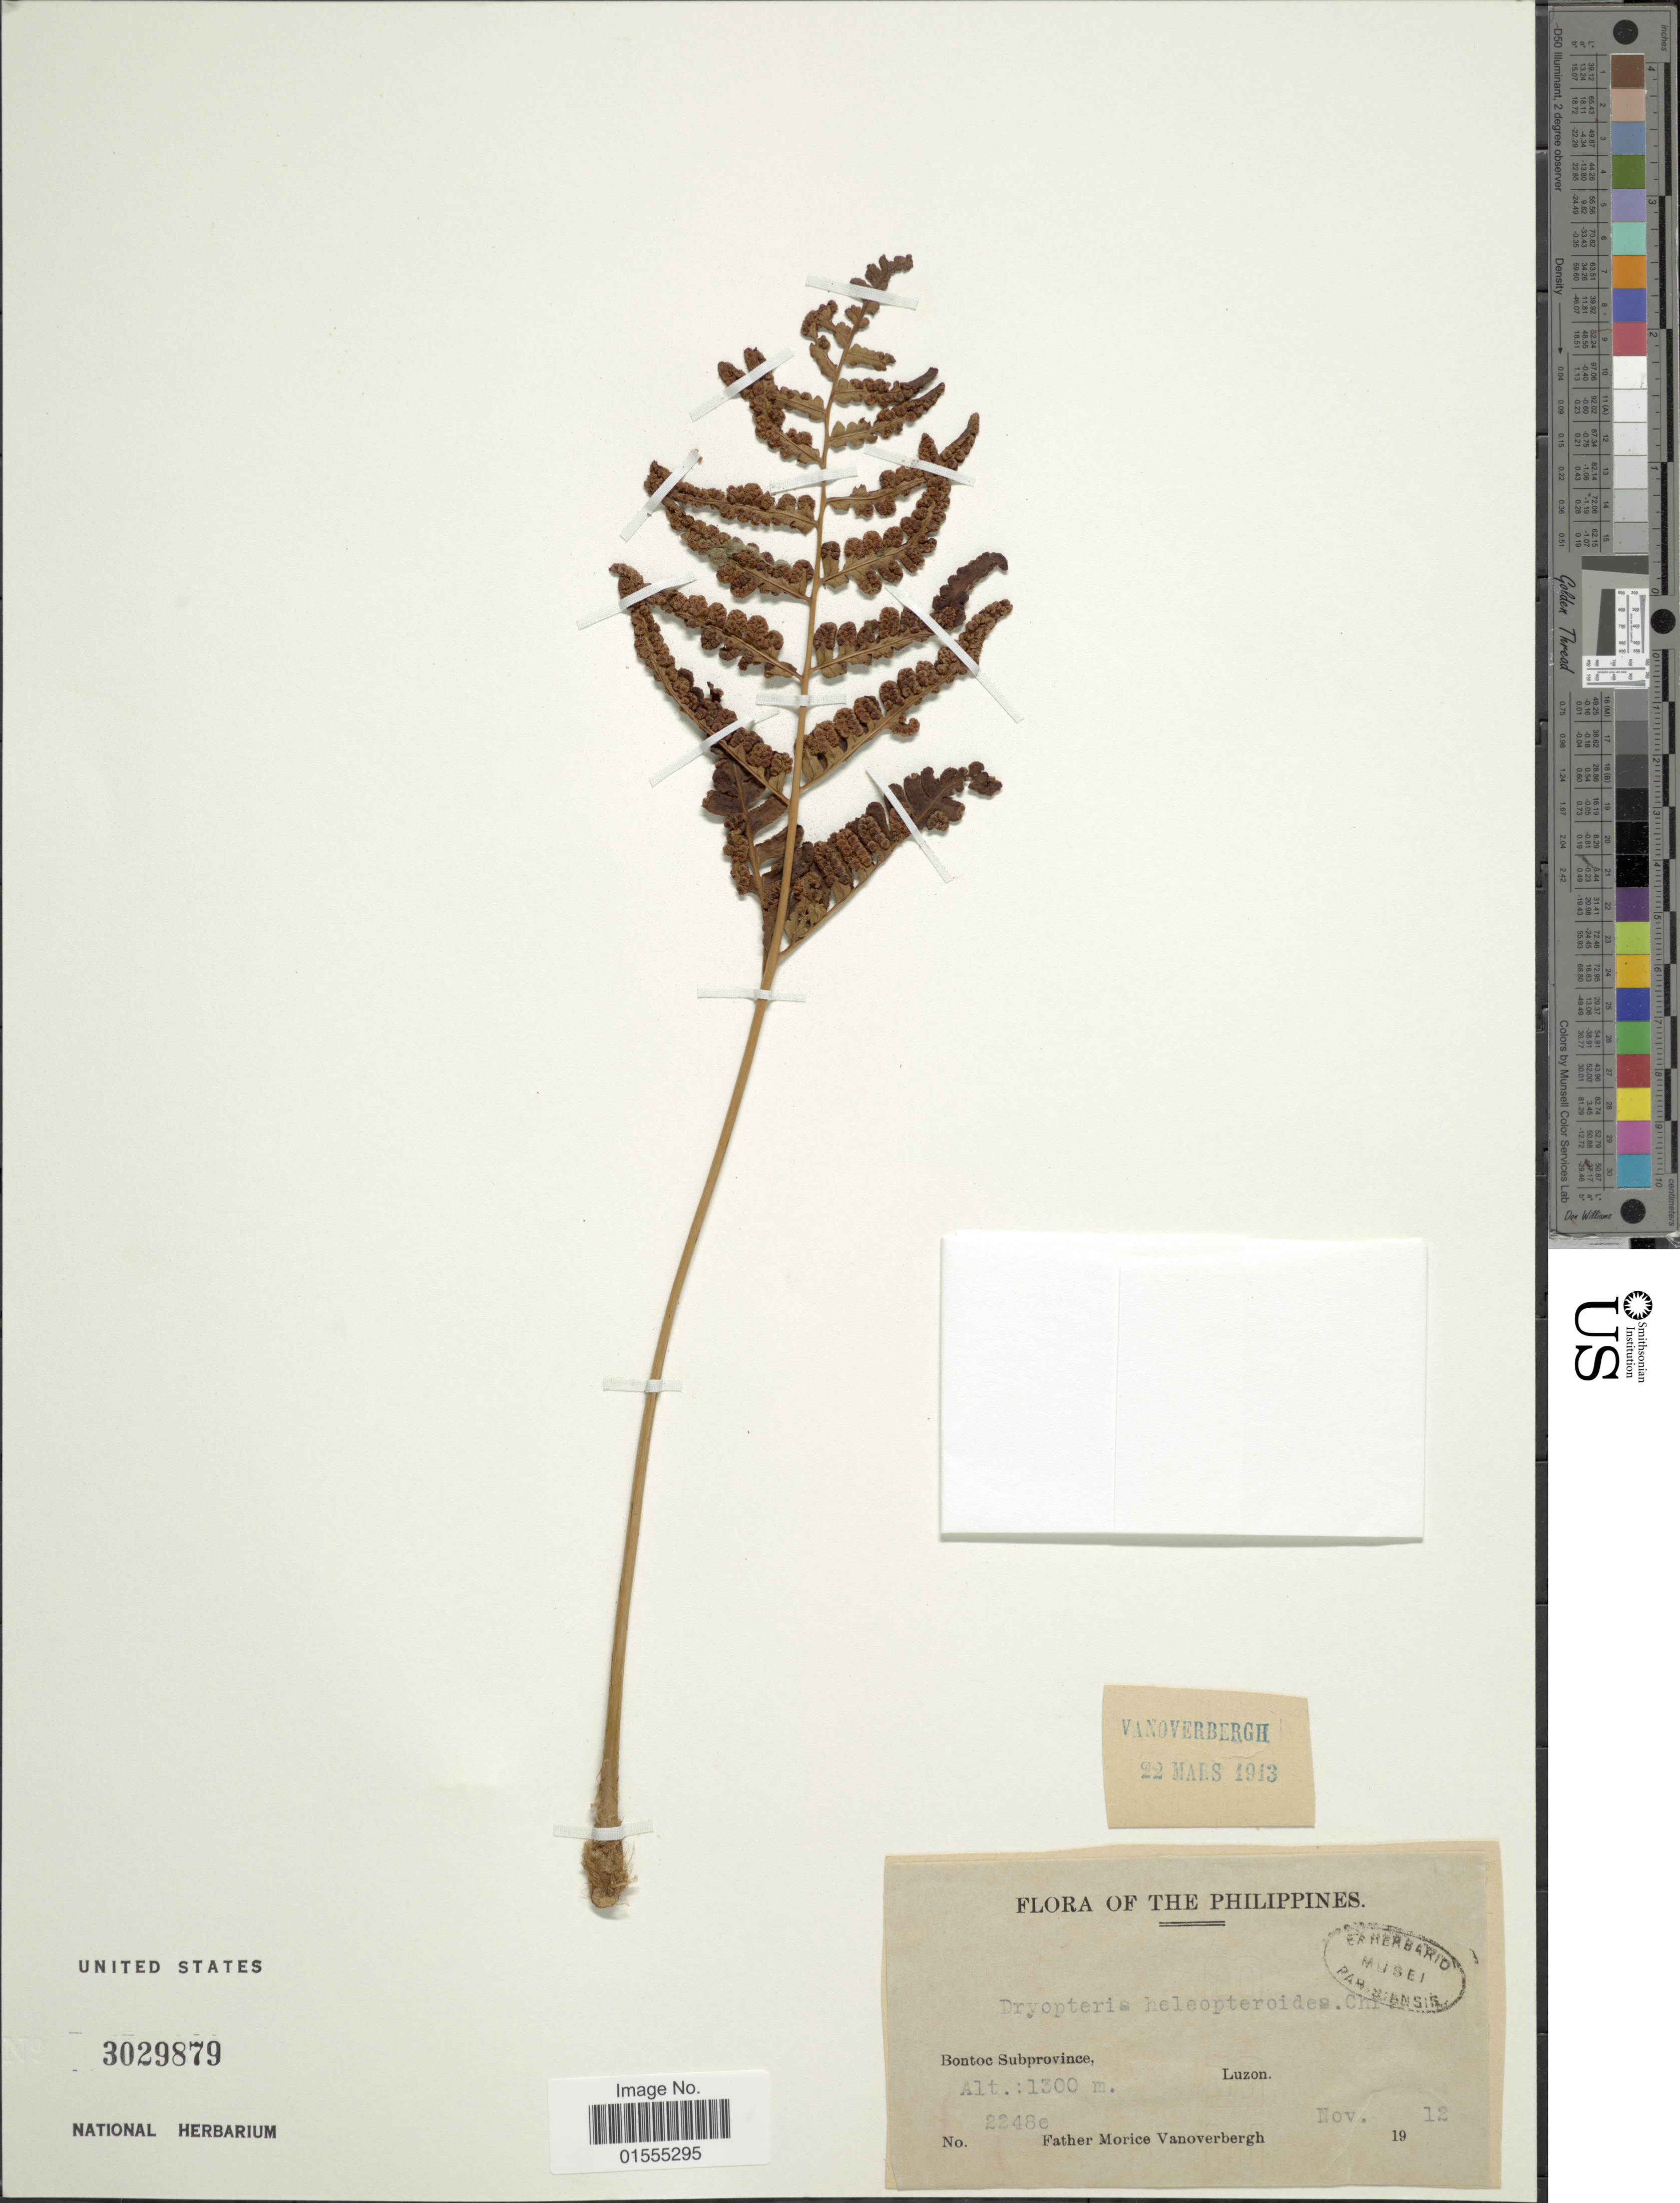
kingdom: Plantae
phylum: Tracheophyta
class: Polypodiopsida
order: Polypodiales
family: Dryopteridaceae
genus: Dryopteris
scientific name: Dryopteris cochleata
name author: (D. Don) C. Chr.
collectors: M. Vanoverbergh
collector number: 2248e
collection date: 1912-11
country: Philippines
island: Luzon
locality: Bontoc Subprovinces, Luzon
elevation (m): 1300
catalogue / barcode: US 3029879